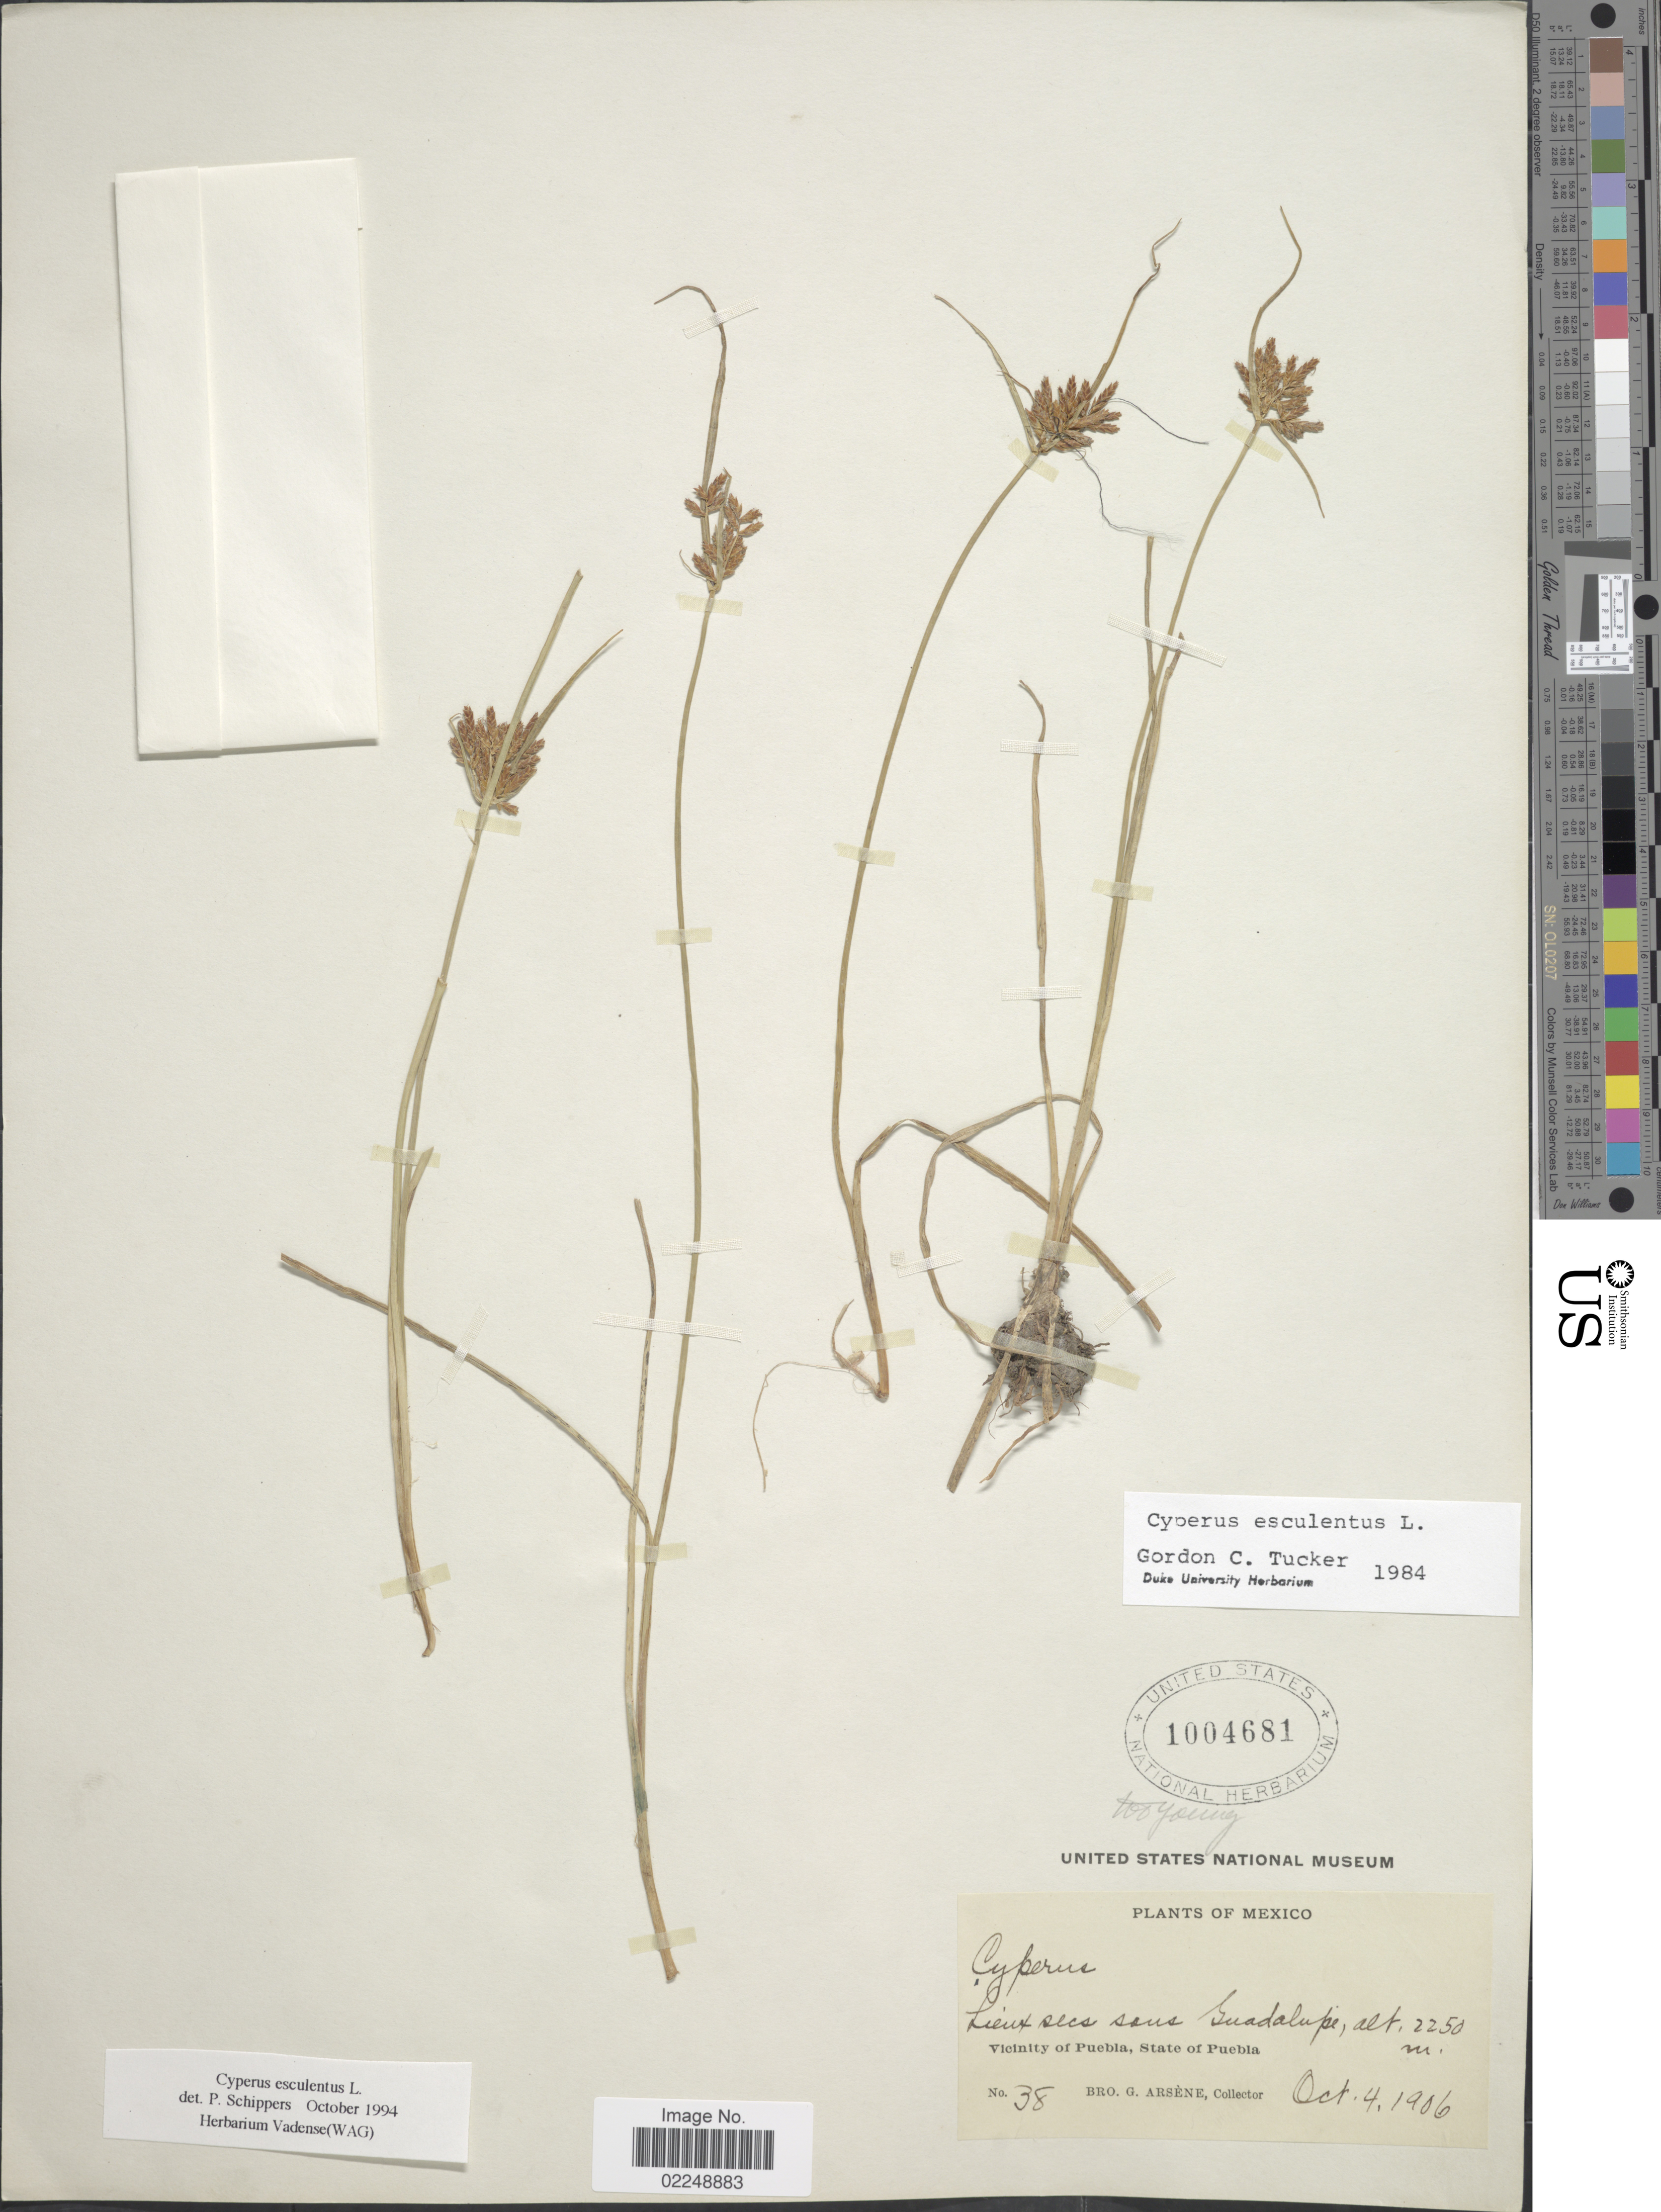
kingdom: Plantae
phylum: Tracheophyta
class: Liliopsida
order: Poales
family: Cyperaceae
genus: Cyperus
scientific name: Cyperus esculentus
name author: L.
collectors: Bro. G. Arsène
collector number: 38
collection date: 1906-10-04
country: Mexico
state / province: Puebla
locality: Lieux secs sous Guadalupe, Vicinity of Puebla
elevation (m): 2250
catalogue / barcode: US 1004681